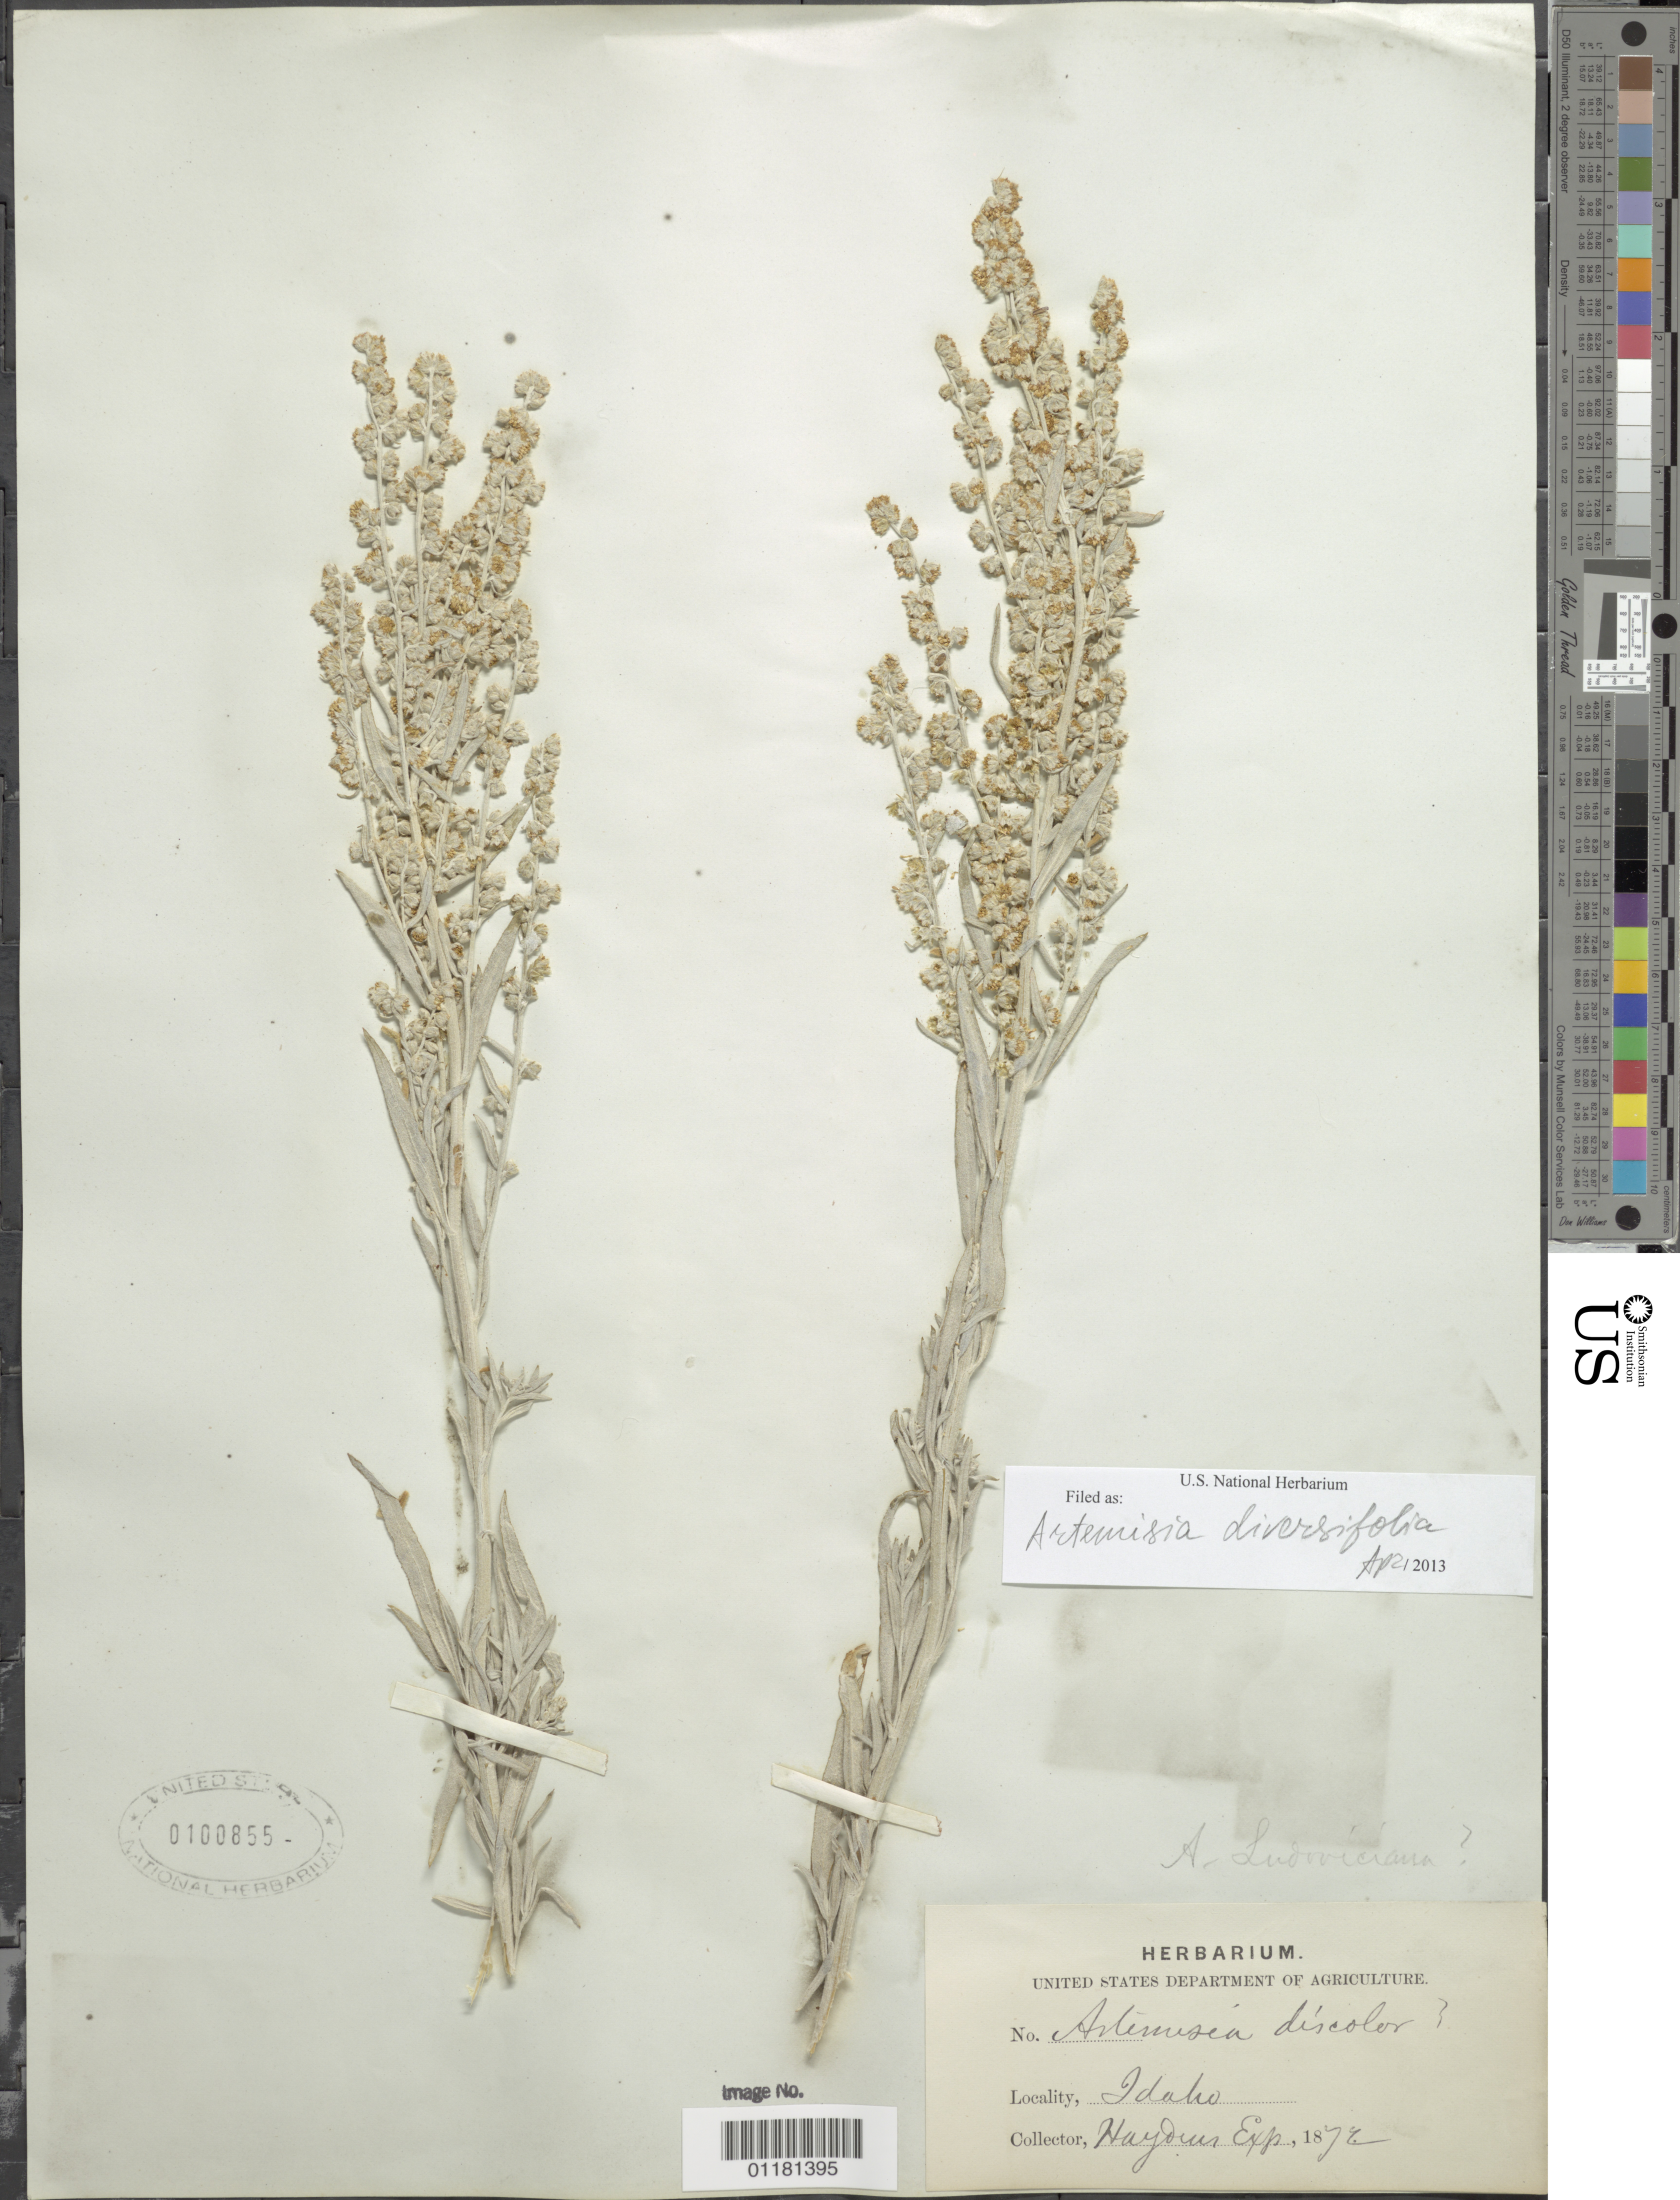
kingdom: Plantae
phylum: Tracheophyta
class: Magnoliopsida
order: Asterales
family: Asteraceae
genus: Artemisia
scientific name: Artemisia diversifolia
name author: Rydb.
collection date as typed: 1872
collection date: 1872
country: United States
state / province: Idaho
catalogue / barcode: US 100855